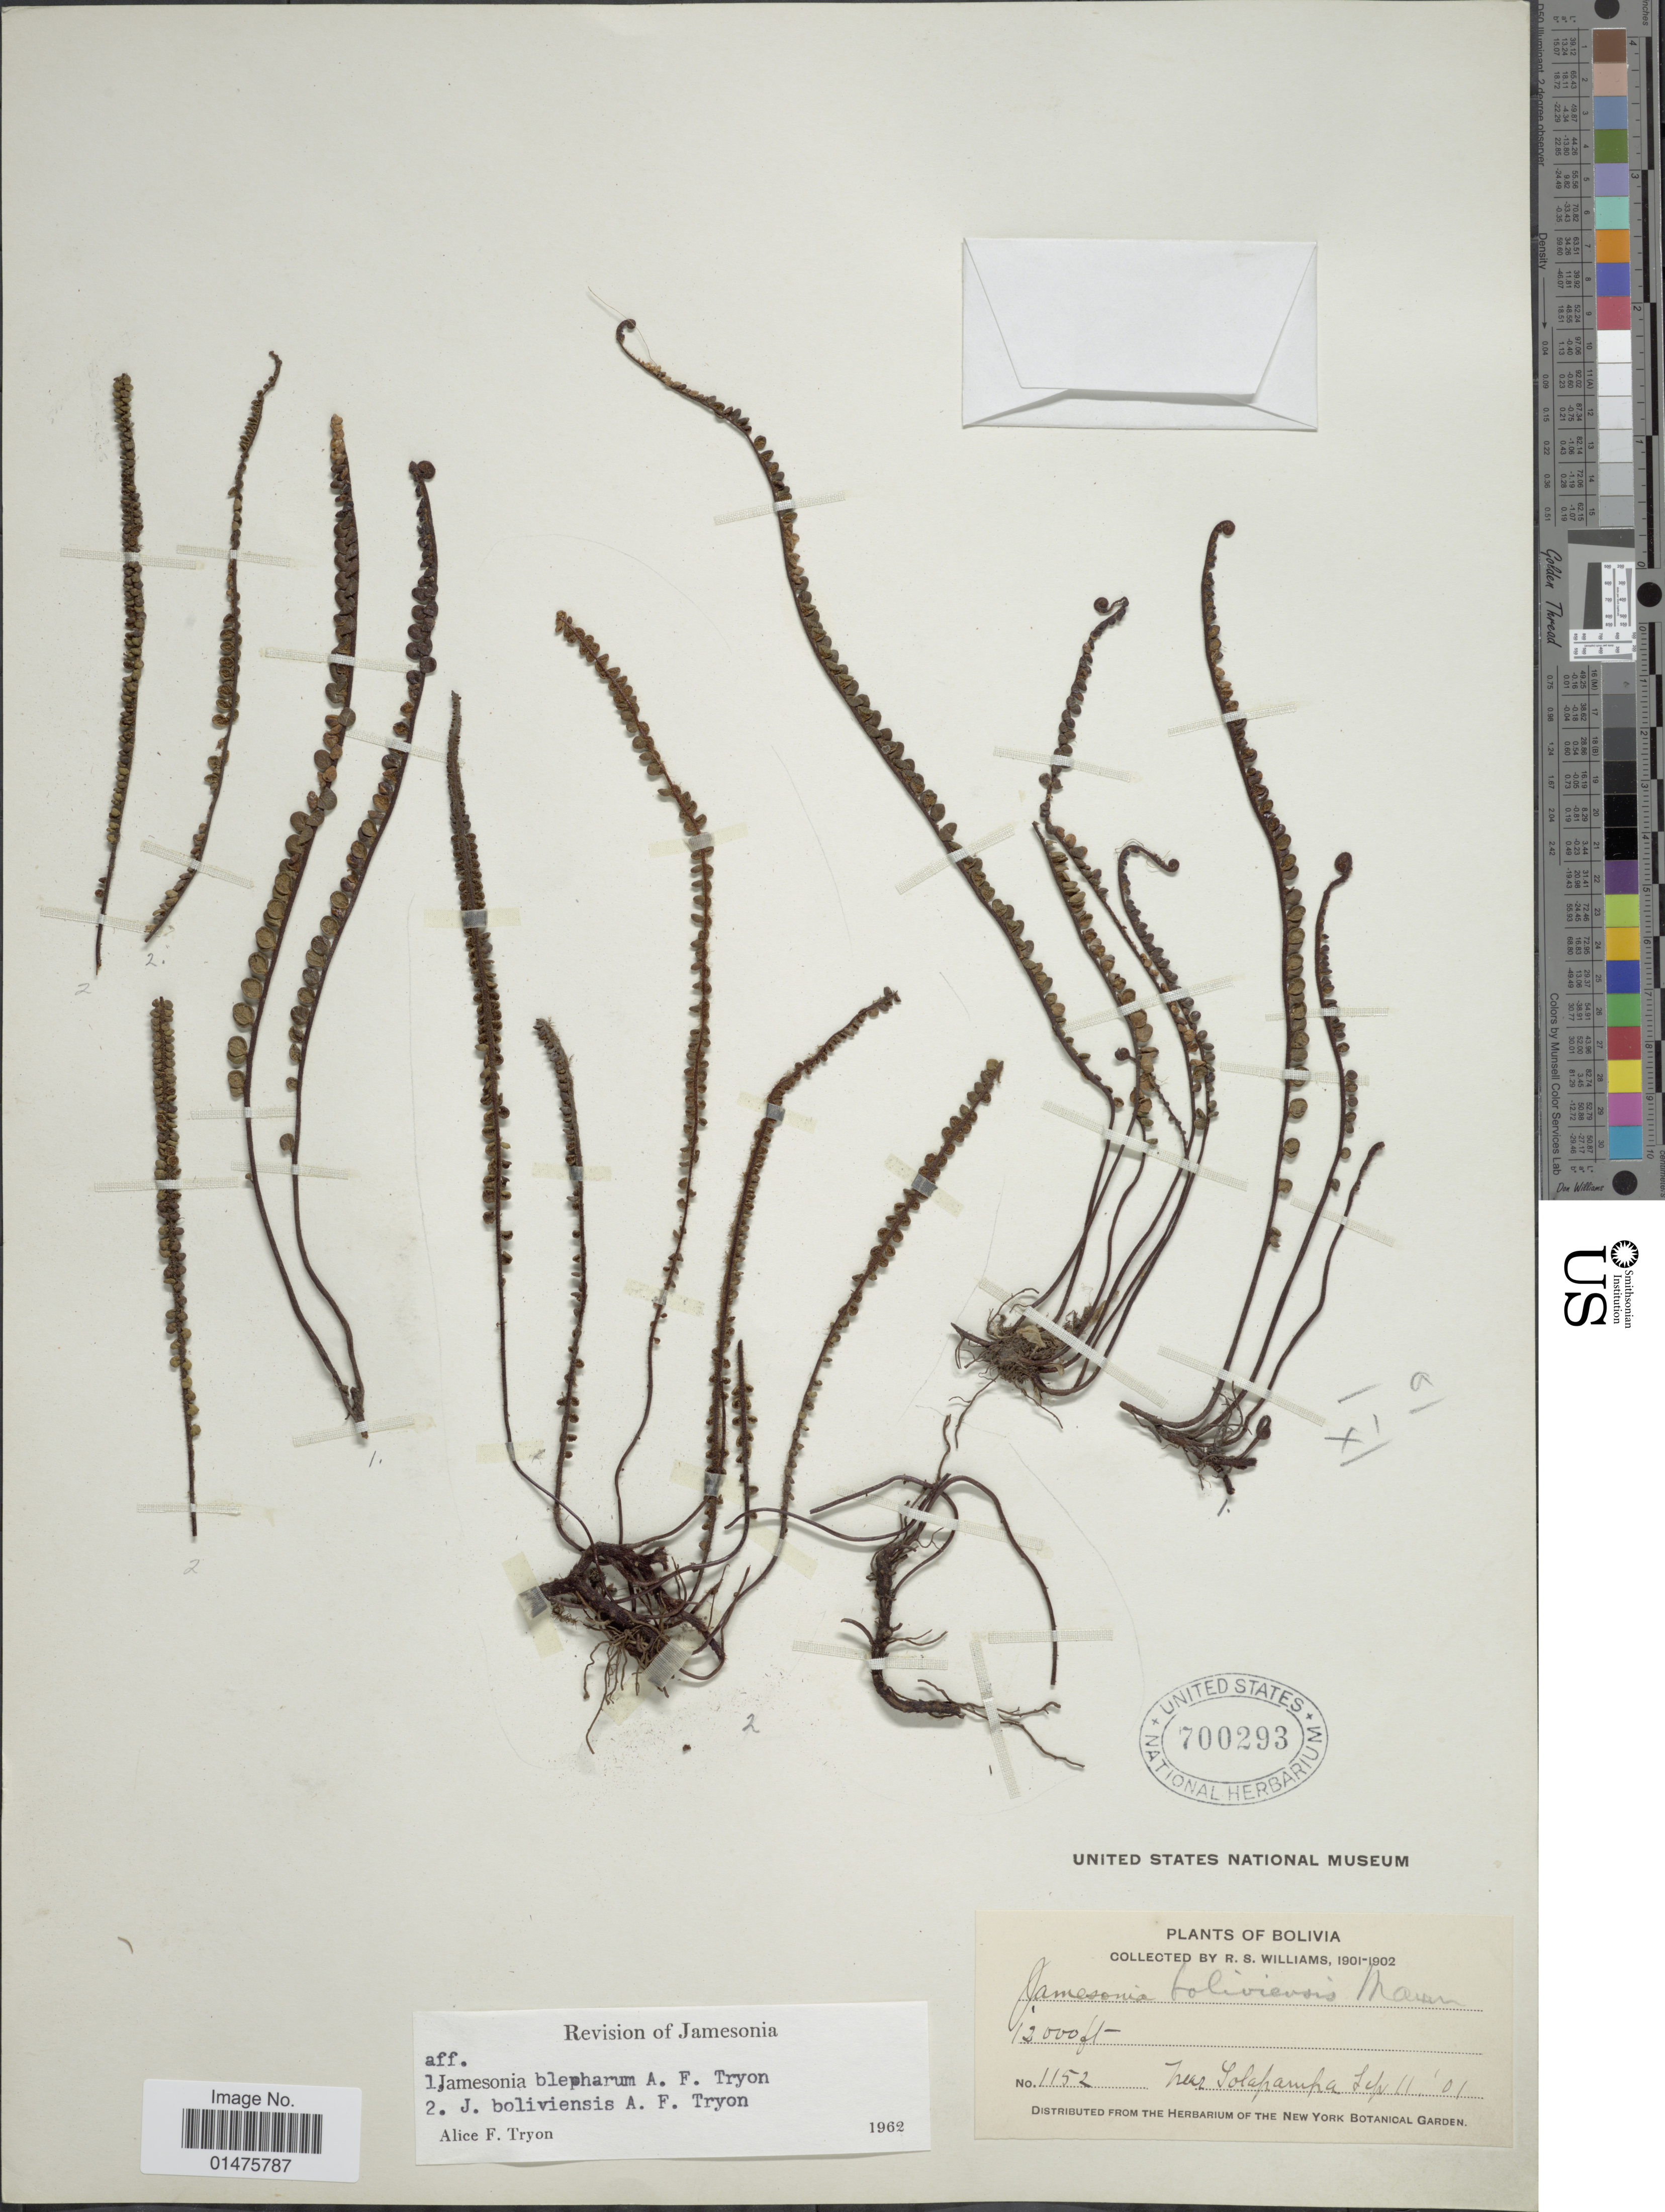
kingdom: Plantae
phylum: Tracheophyta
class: Polypodiopsida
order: Polypodiales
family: Pteridaceae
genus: Jamesonia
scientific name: Jamesonia boliviensis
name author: A.F. Tryon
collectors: R. S. Williams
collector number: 1152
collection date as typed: Sept. 11, 1901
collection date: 1901-09-11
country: Bolivia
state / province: La Páz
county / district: Larecaja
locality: Near Tolapampa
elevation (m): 3658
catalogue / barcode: US 700293